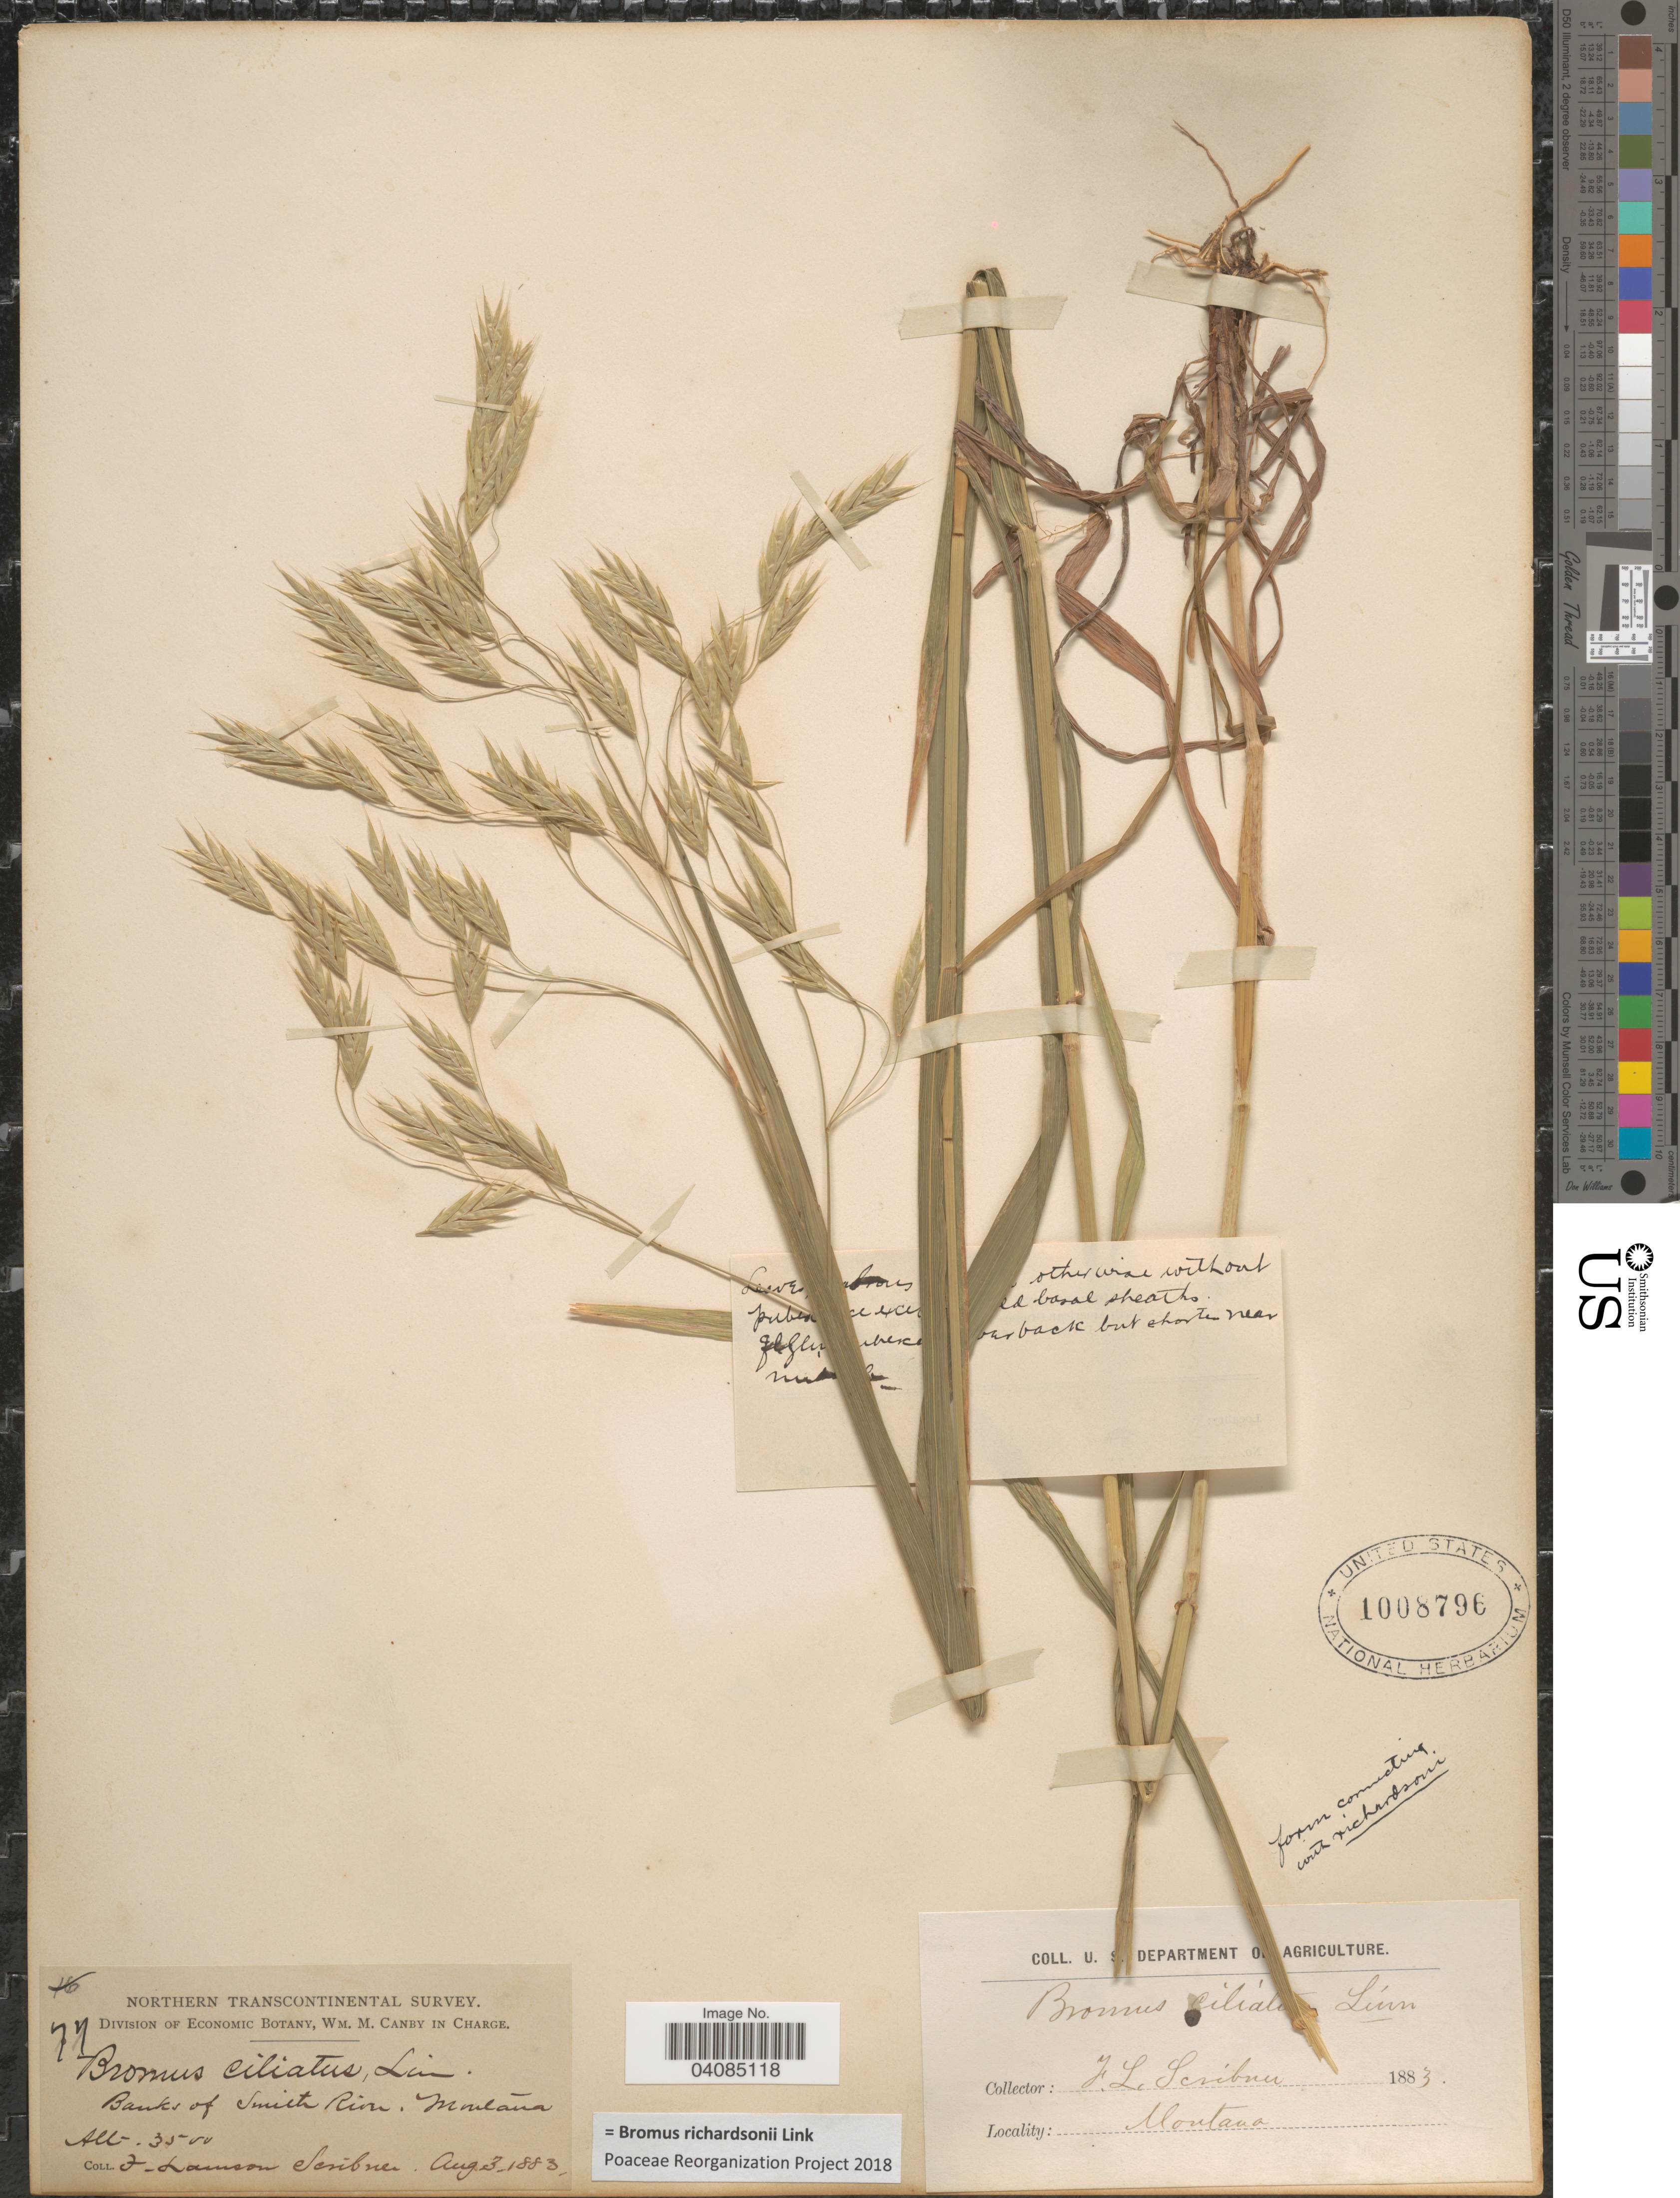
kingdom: Plantae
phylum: Tracheophyta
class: Liliopsida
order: Poales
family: Poaceae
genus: Bromus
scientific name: Bromus richardsonii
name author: Link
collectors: F. Lamson-Scribner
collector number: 77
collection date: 1883-08-03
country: United States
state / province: Montana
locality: Northern Transcontinental Survey. Banks of Smith River.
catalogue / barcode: US 1008796